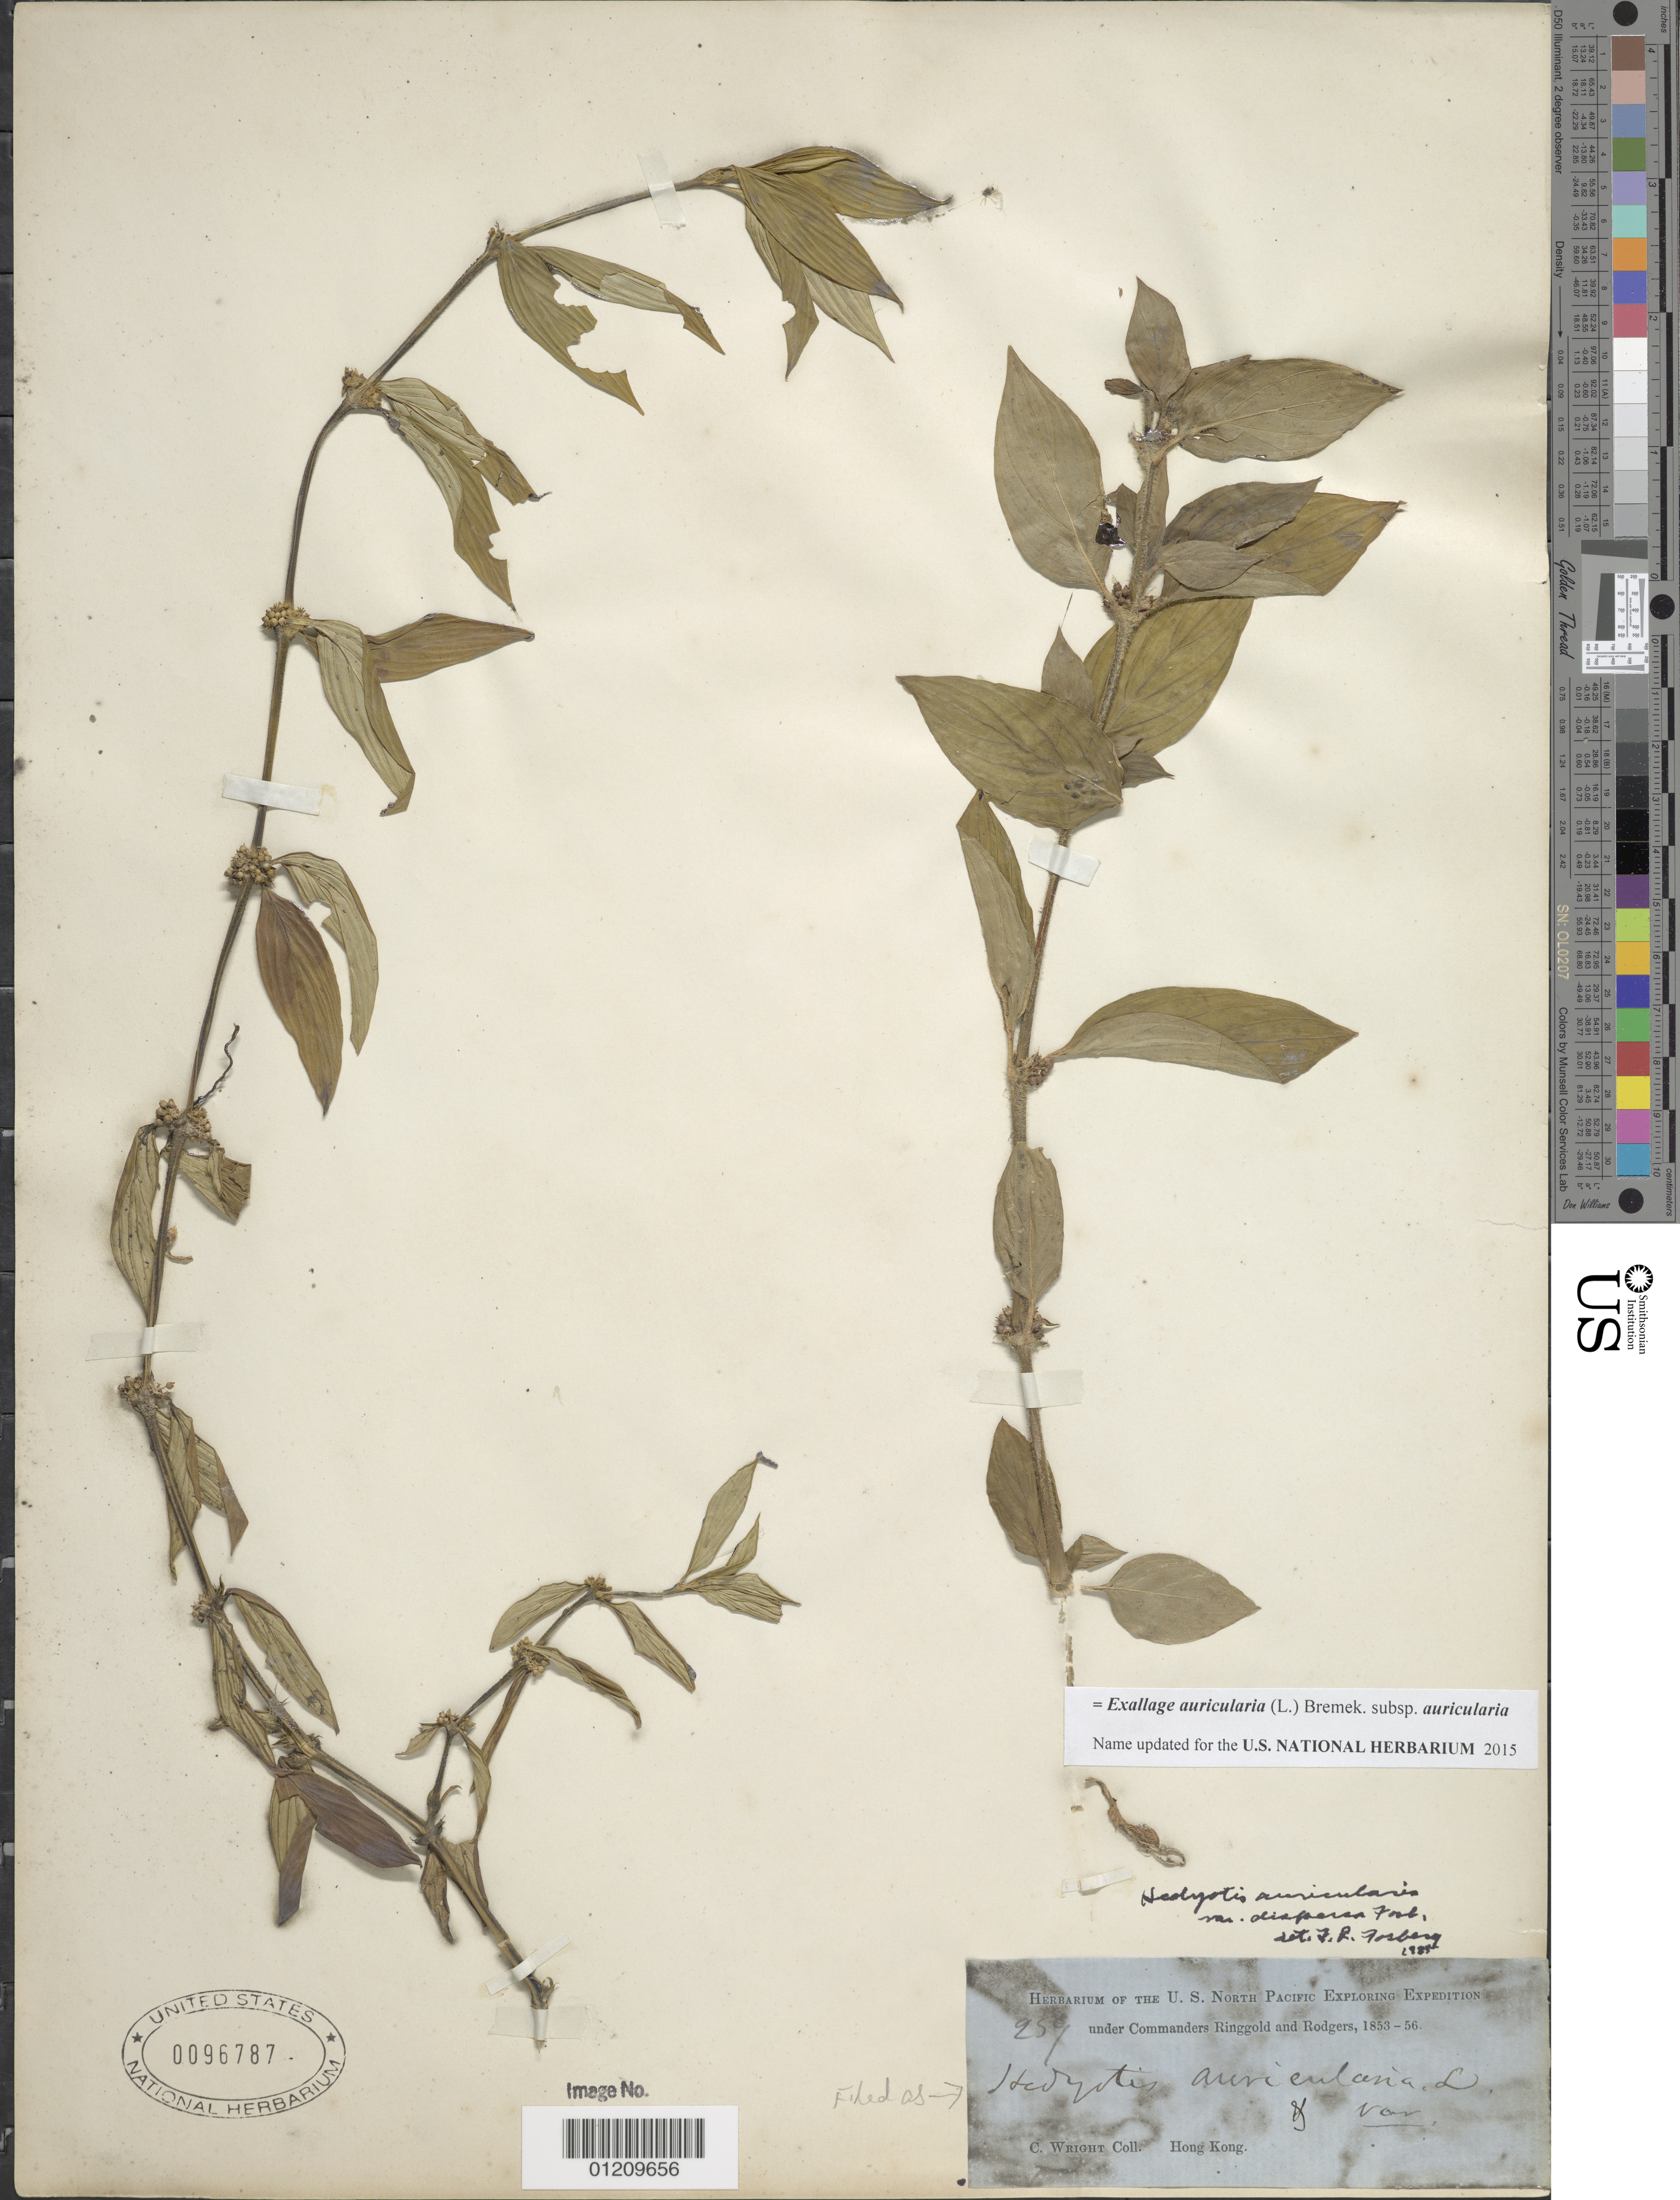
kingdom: Plantae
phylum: Tracheophyta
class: Magnoliopsida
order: Gentianales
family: Rubiaceae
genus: Hedyotis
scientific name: Hedyotis auricularia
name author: L.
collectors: C. Wright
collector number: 259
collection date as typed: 1853 to -- -- 1856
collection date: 1853/1856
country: China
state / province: Hong Kong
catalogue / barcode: US 96786